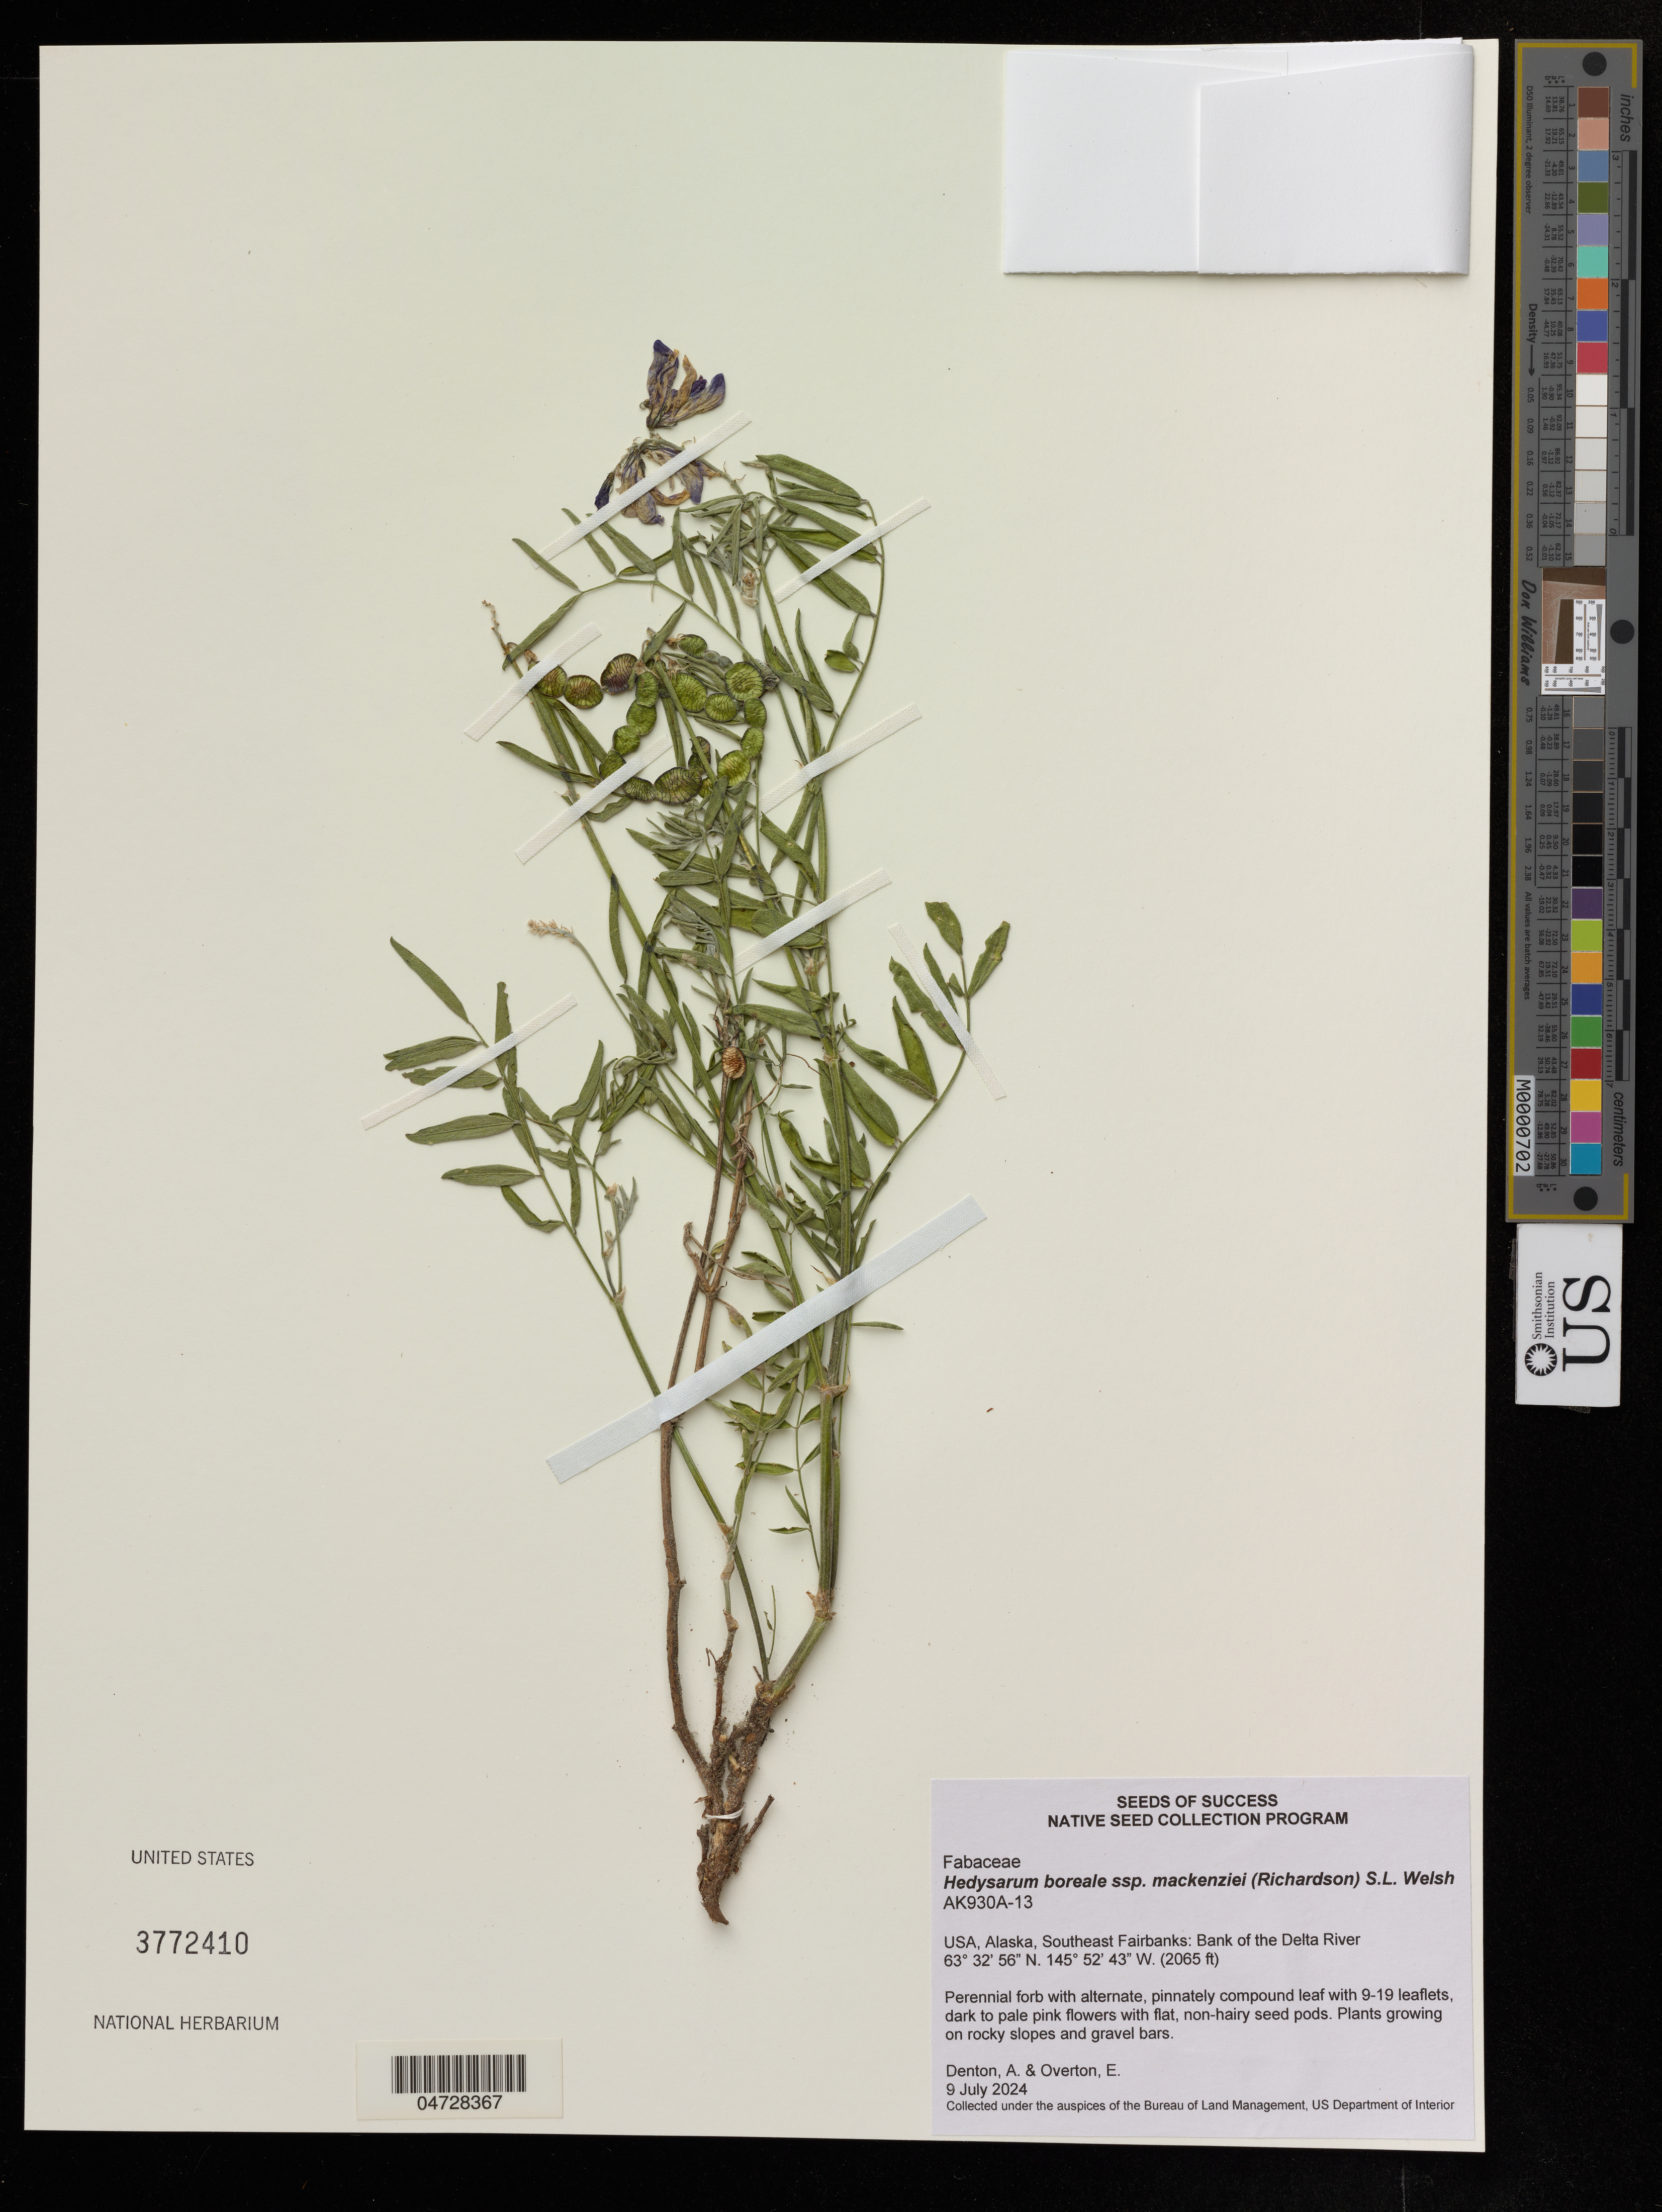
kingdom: Plantae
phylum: Tracheophyta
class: Magnoliopsida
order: Fabales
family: Fabaceae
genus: Hedysarum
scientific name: Hedysarum boreale subsp. mackenziei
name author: (Richardson) S.L. Welsh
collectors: A. Denton & E. Overton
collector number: AK930A-13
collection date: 2024-07-09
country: United States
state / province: Alaska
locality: Southeast Fairbanks: Bank of the Delta River.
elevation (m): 629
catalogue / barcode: US 3772410